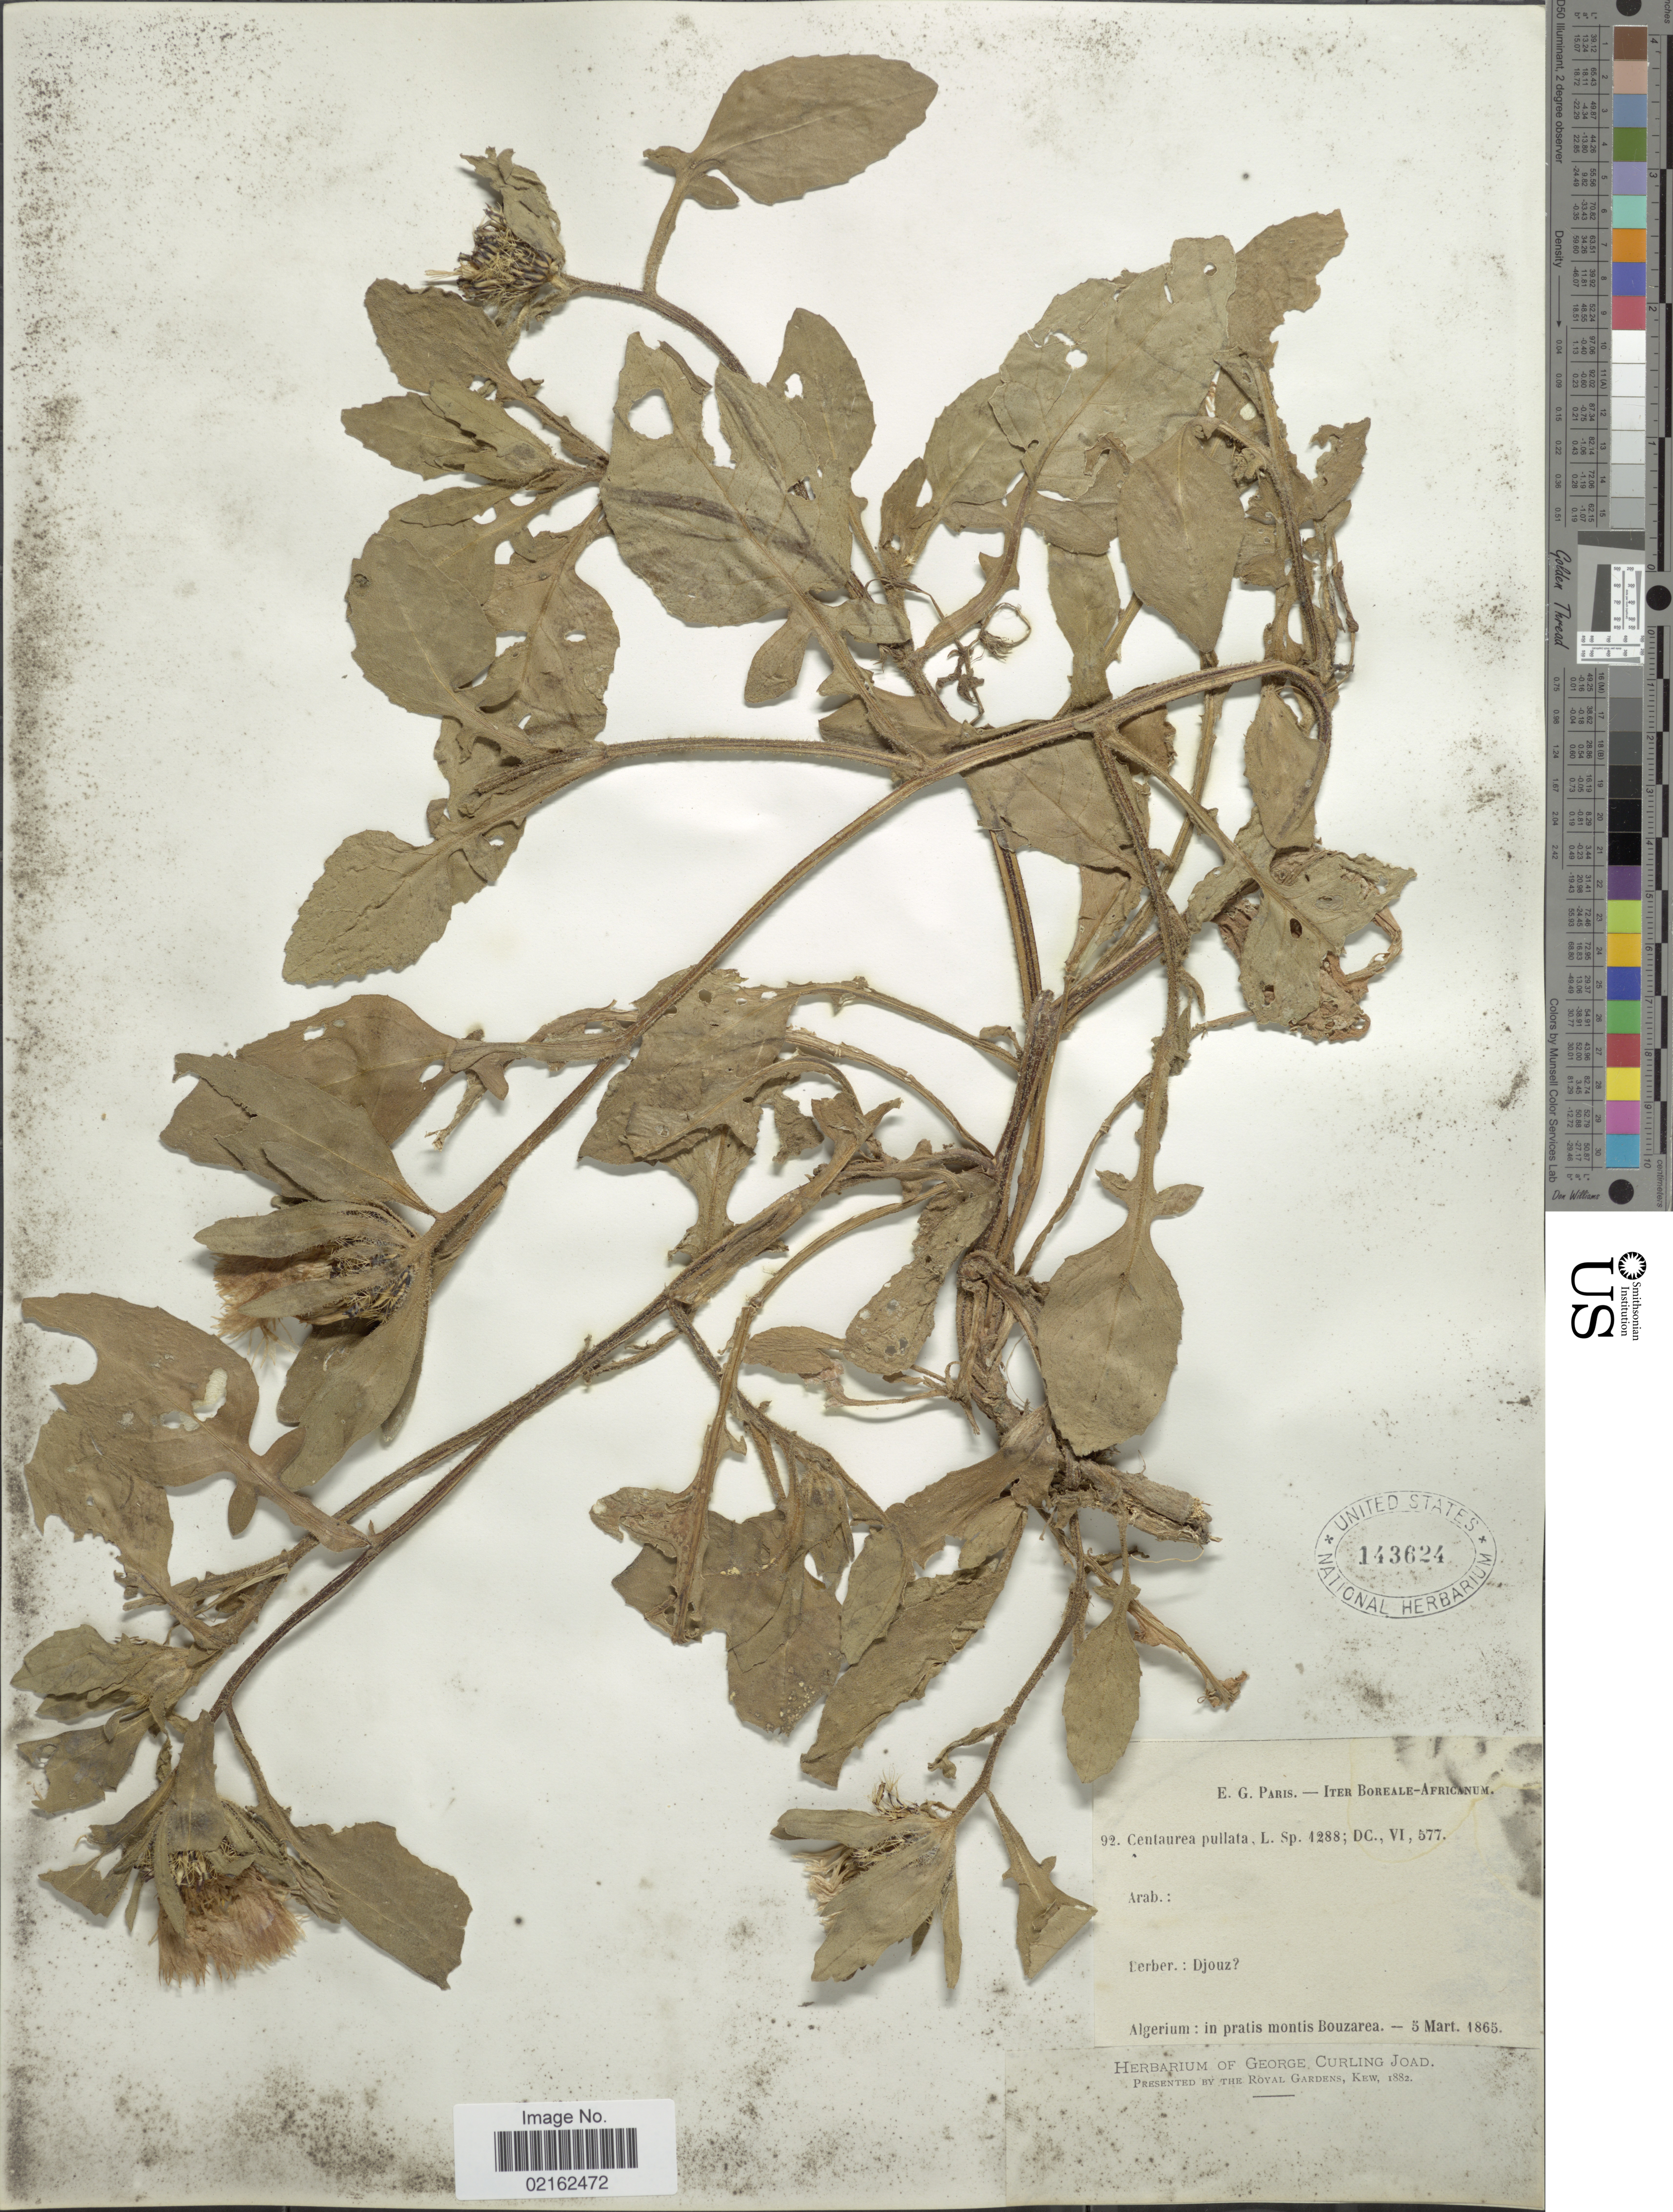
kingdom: Plantae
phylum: Tracheophyta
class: Magnoliopsida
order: Asterales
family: Asteraceae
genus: Centaurea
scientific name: Centaurea pullata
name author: L.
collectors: Paris, E.G.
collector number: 92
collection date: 1865-03-05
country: Algeria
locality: In pratis montis Bouzarea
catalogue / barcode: US 143624